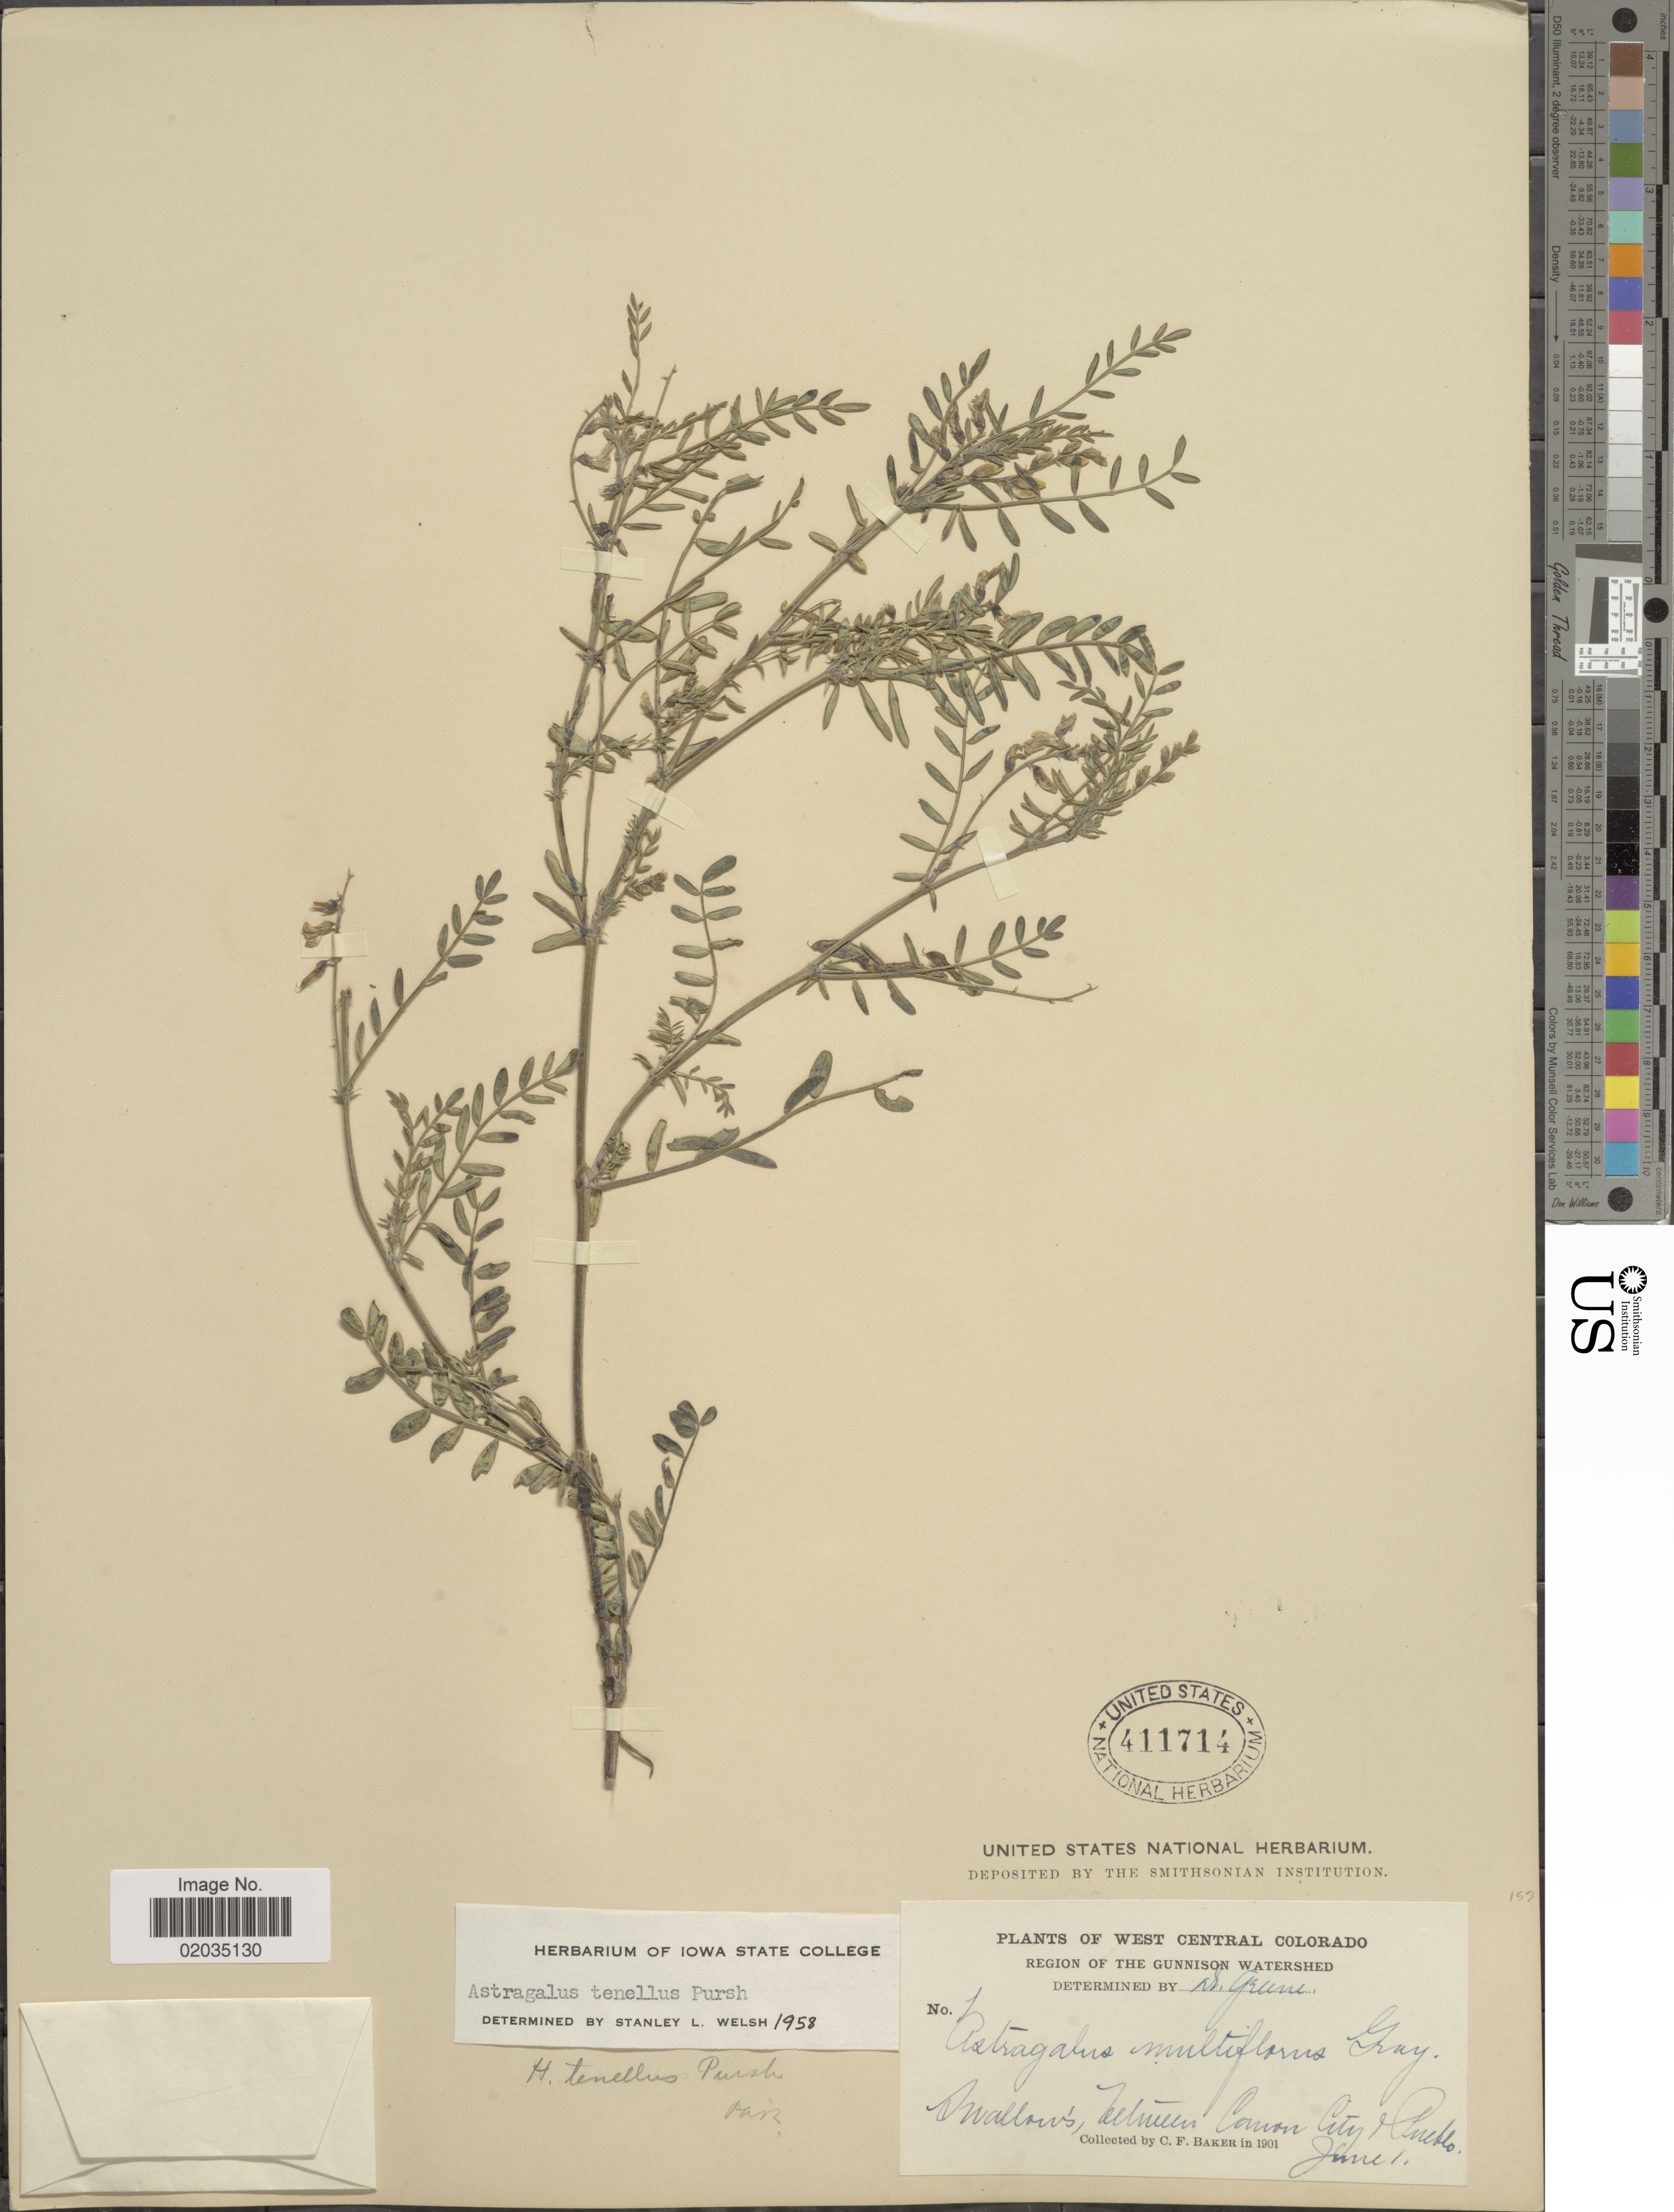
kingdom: Plantae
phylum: Tracheophyta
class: Magnoliopsida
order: Fabales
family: Fabaceae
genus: Astragalus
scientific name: Astragalus tenellus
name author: Pursh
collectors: C. F. Baker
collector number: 1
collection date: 1901-06-01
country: United States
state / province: Colorado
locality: West Central Colotado, Region of the Gunnison Watershed, Swallows, between Canon City Pueblo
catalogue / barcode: US 411714